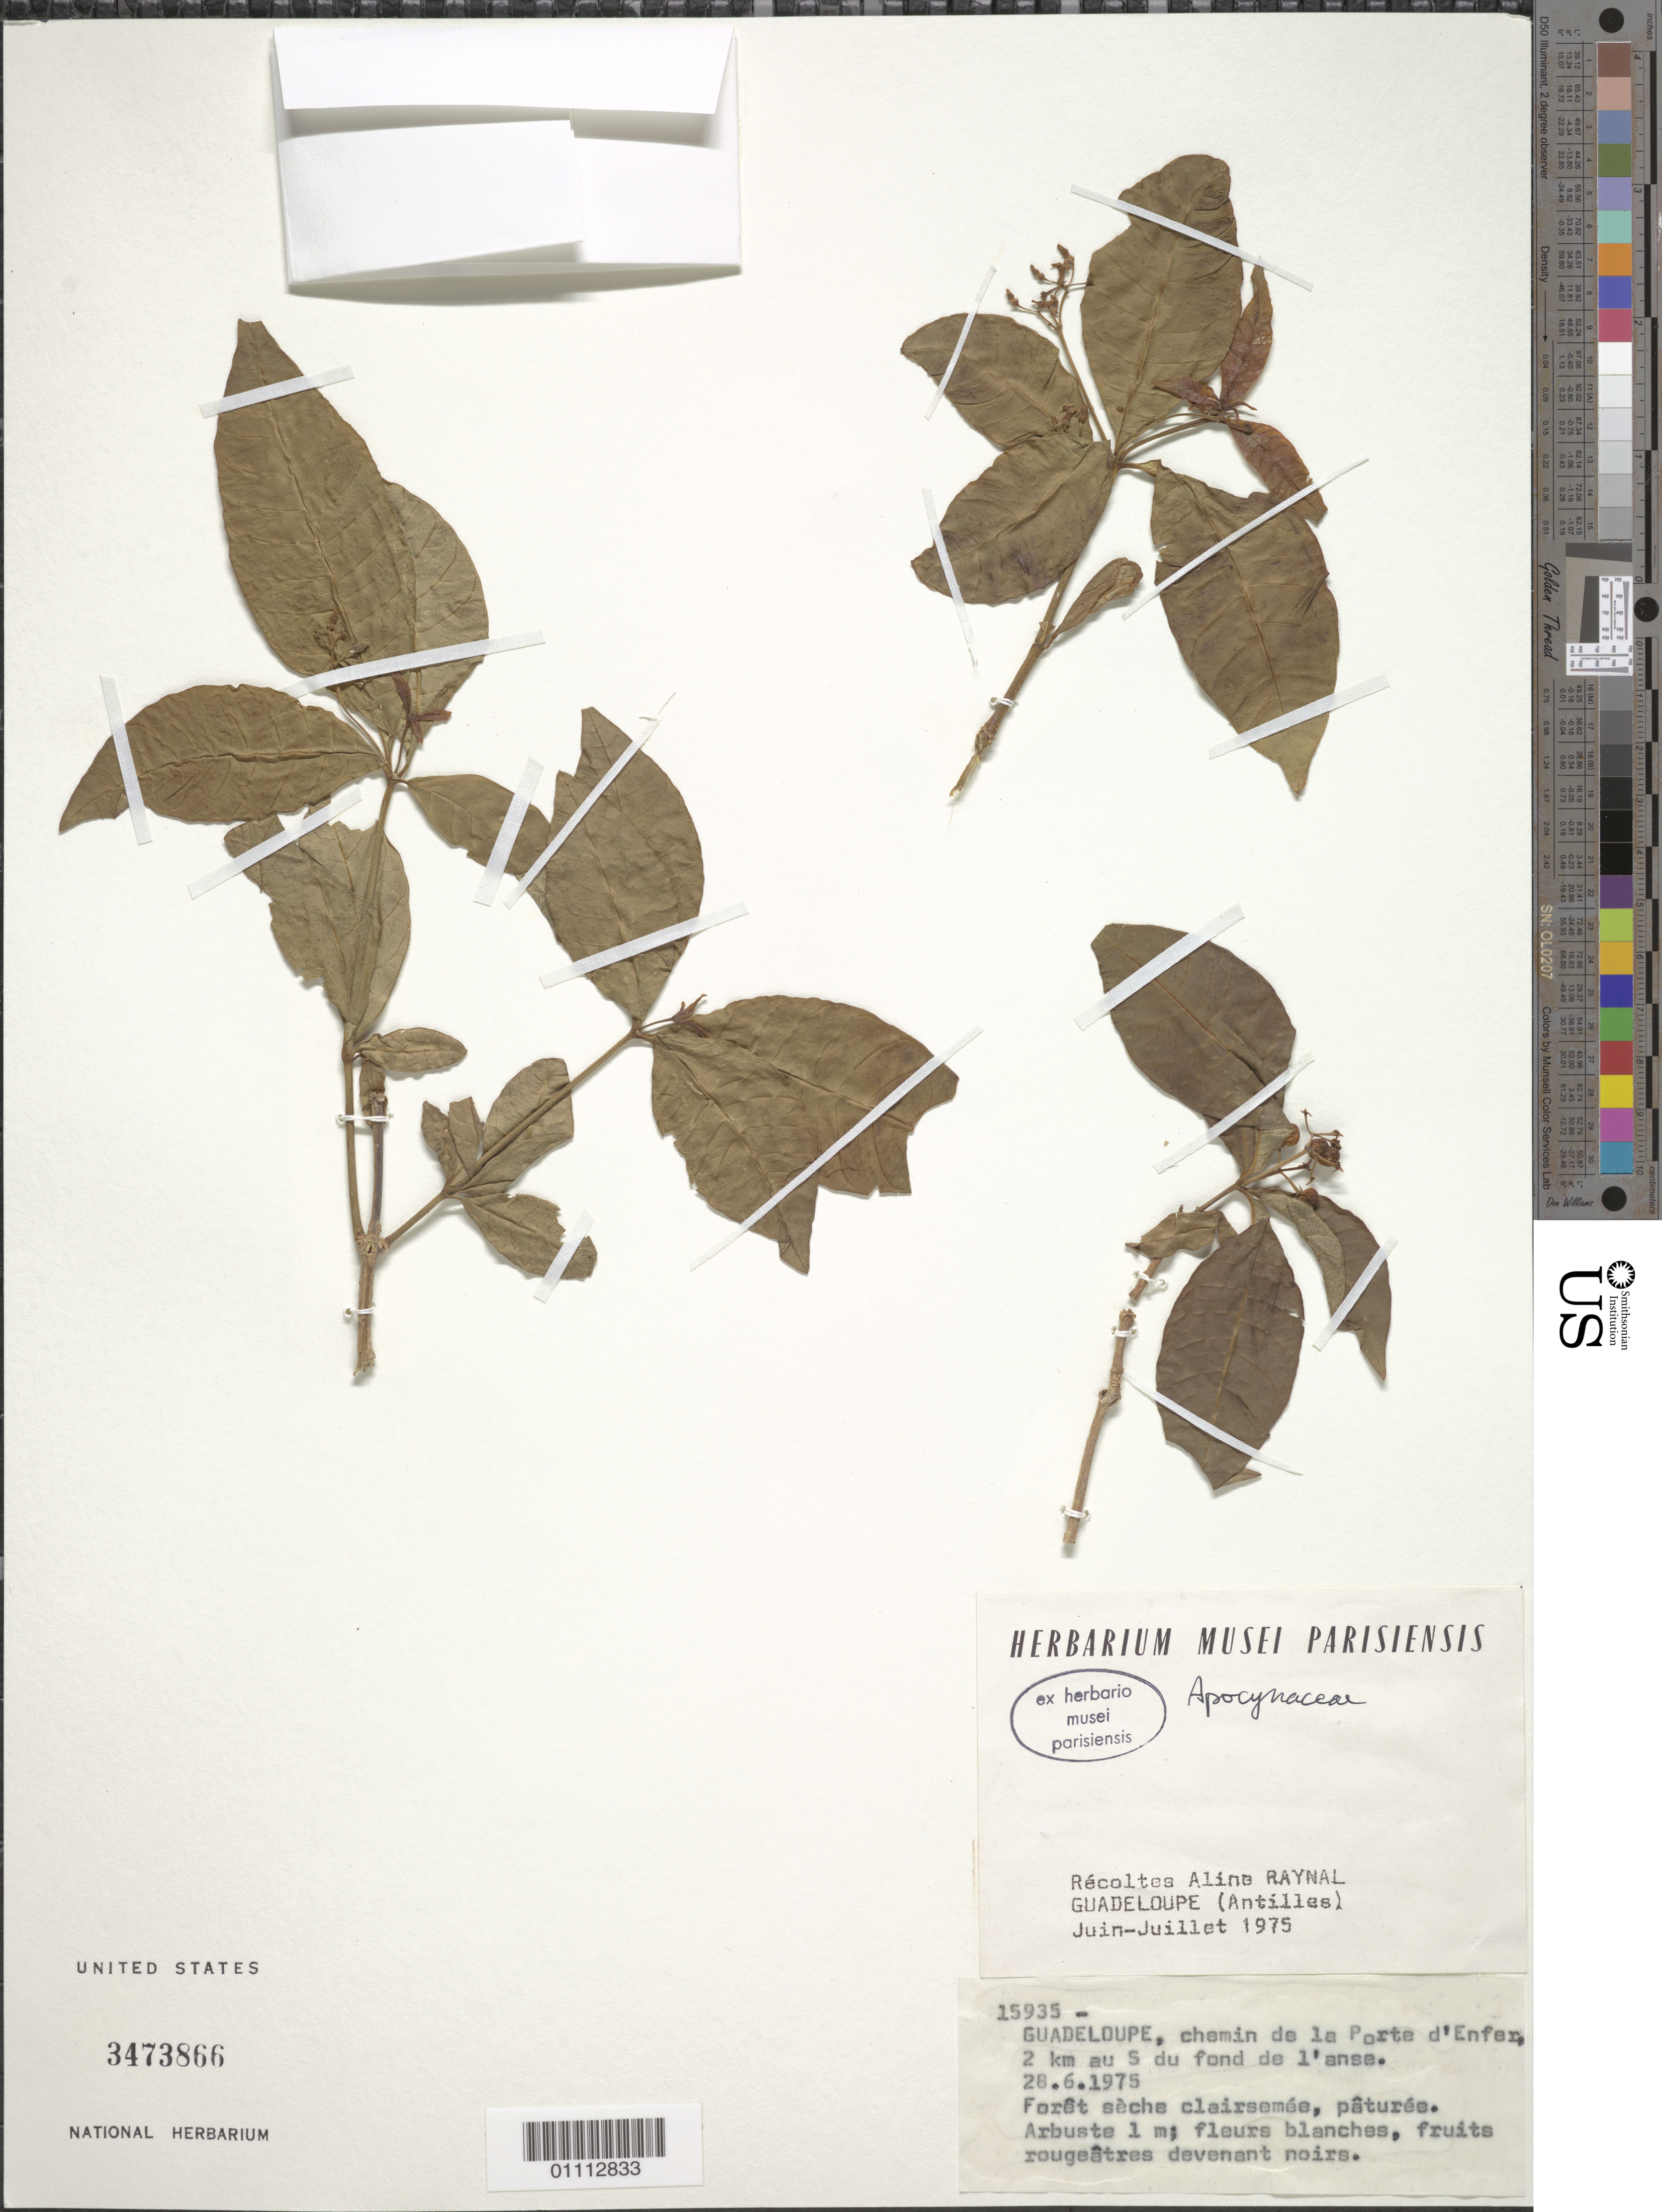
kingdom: Plantae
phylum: Tracheophyta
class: Magnoliopsida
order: Gentianales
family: Apocynaceae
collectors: A. M. Raynal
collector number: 15935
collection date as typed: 28 Jun 1975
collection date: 1975-06-28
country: Guadeloupe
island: Grande Terre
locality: Chemin de la Porte d'Enfer, 2 km au S du fond de l'anse. Foret seche clairsemee, paturee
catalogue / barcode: US 3473866